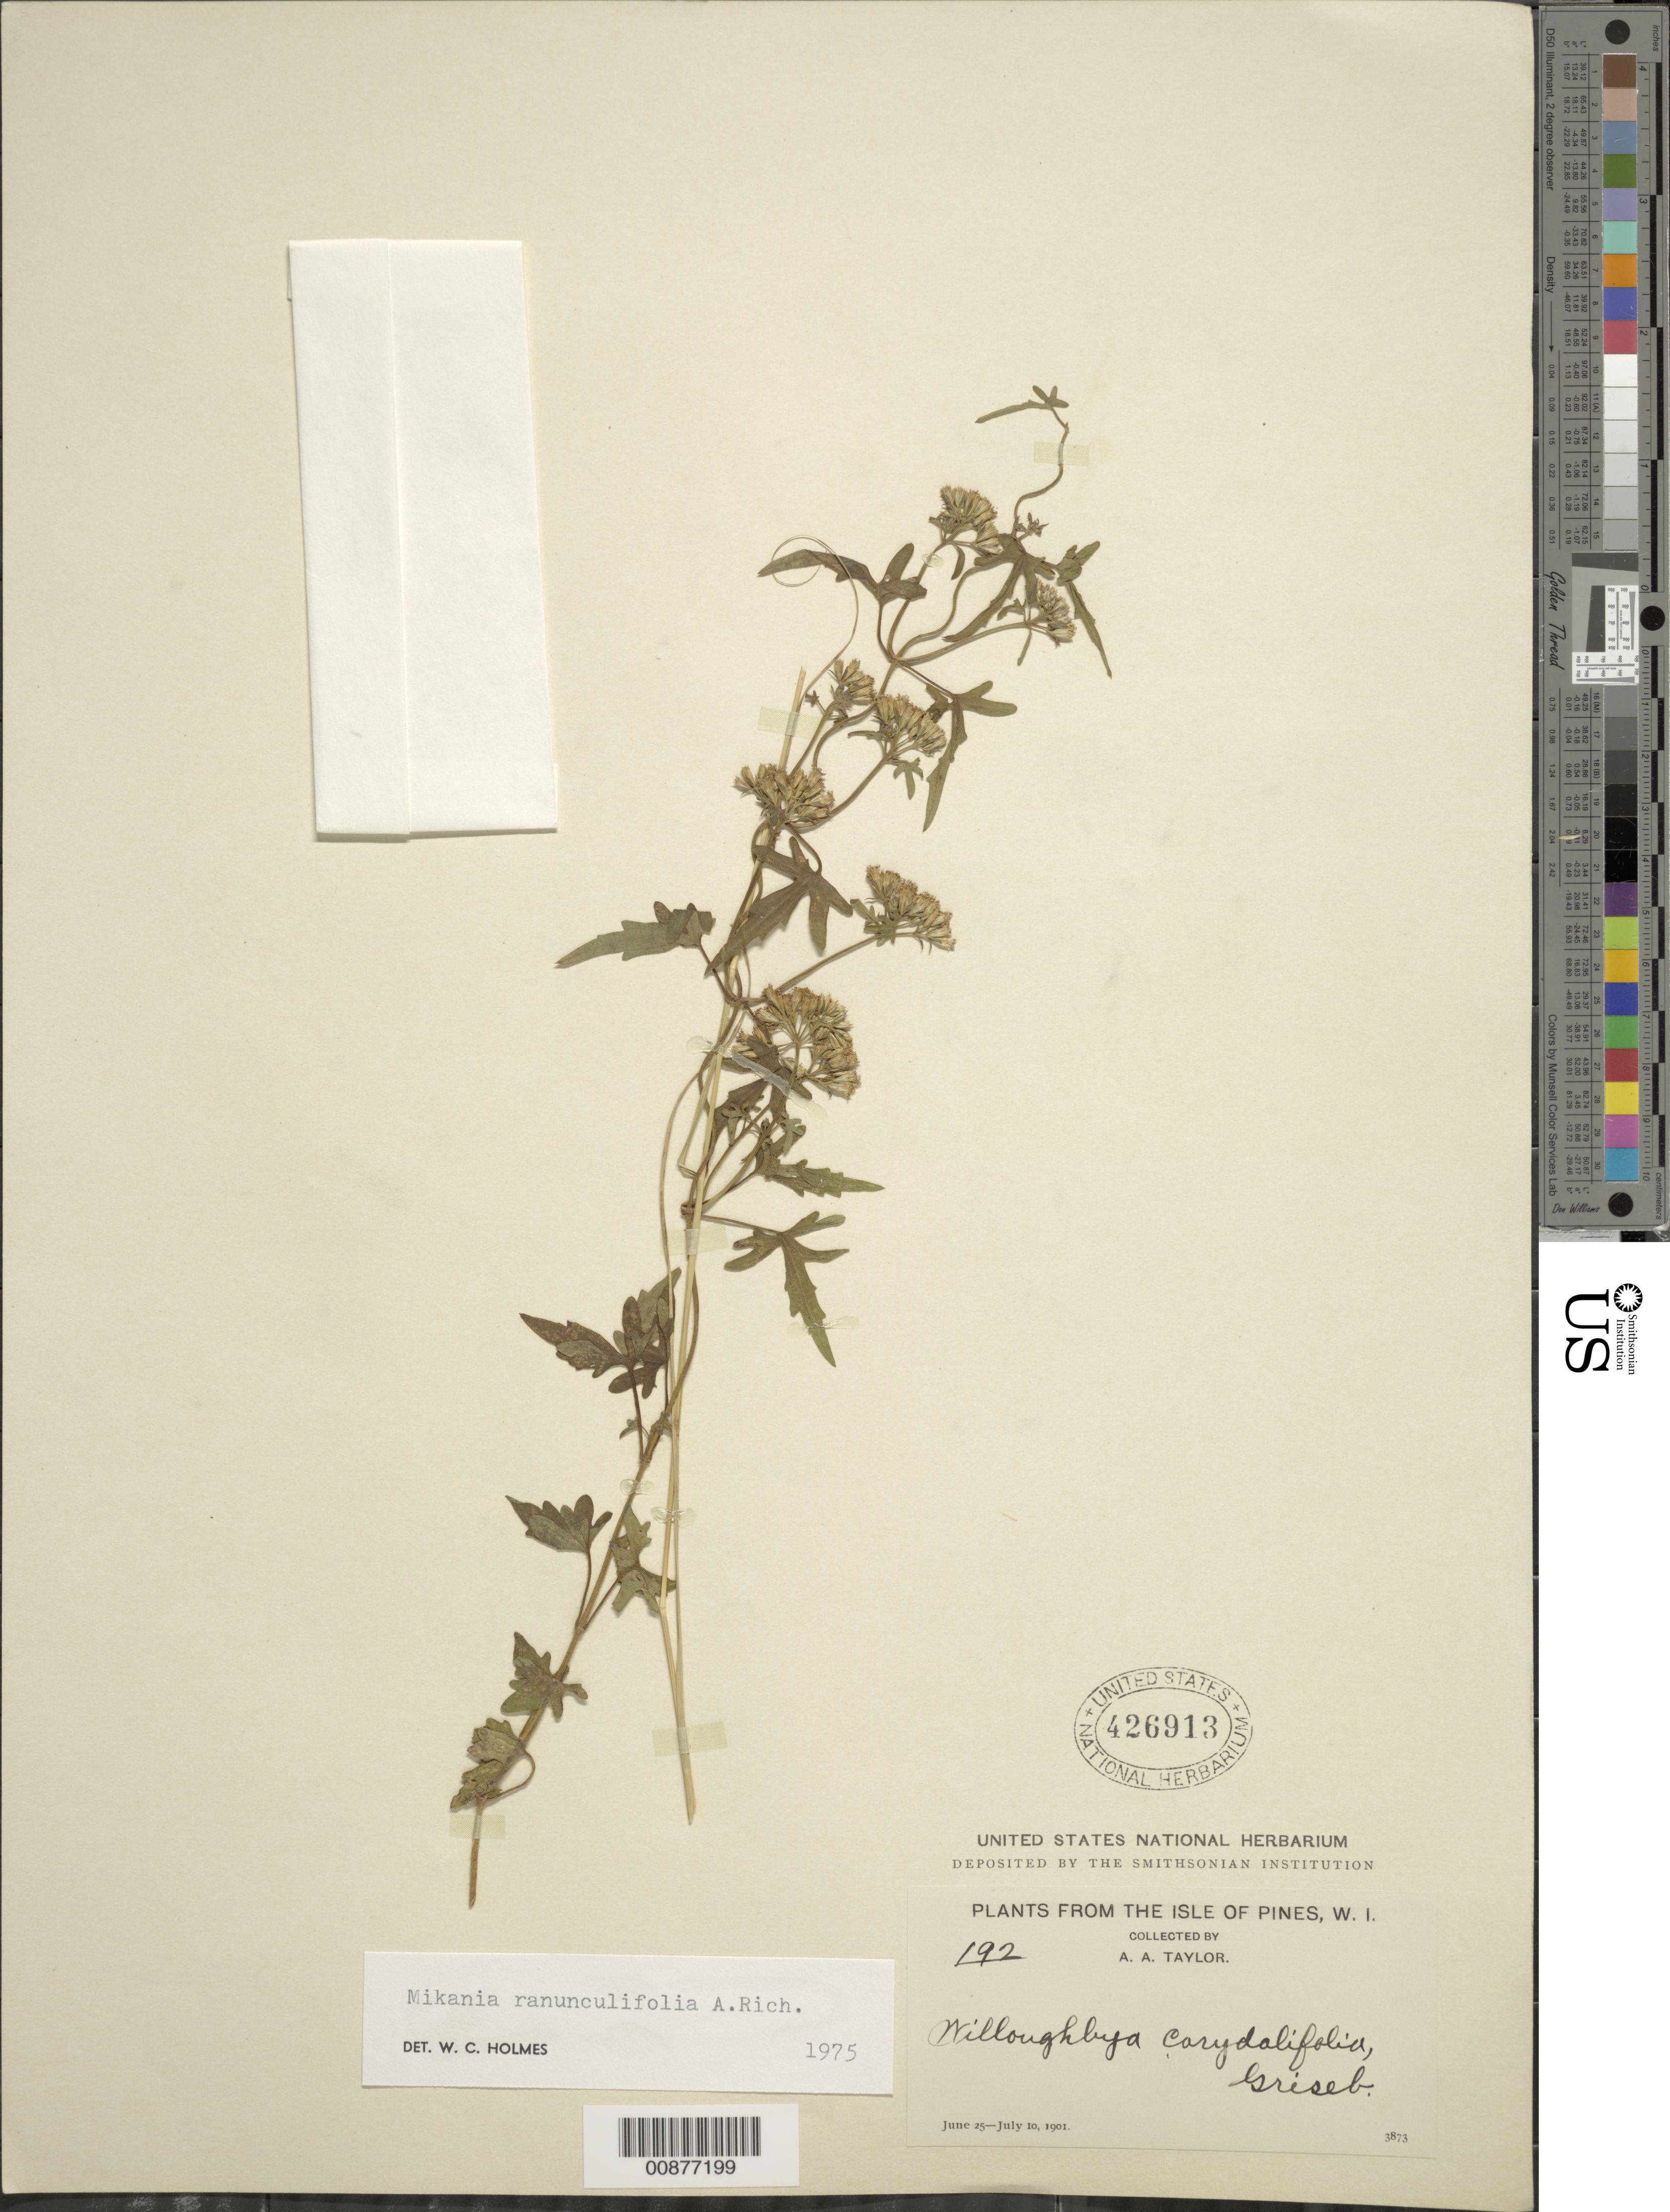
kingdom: Plantae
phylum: Tracheophyta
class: Magnoliopsida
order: Asterales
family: Asteraceae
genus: Mikania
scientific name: Mikania ranunculifolia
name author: A. Rich.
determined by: Holmes, Walter C., (BAYLU), Baylor University (UNITED STATES)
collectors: A. A. Taylor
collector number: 192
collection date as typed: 25 Jun 1901 to 10 Jul 1901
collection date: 1901-06-25/1901-07-10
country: Cuba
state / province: Isla de La Juventud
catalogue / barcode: US 426913